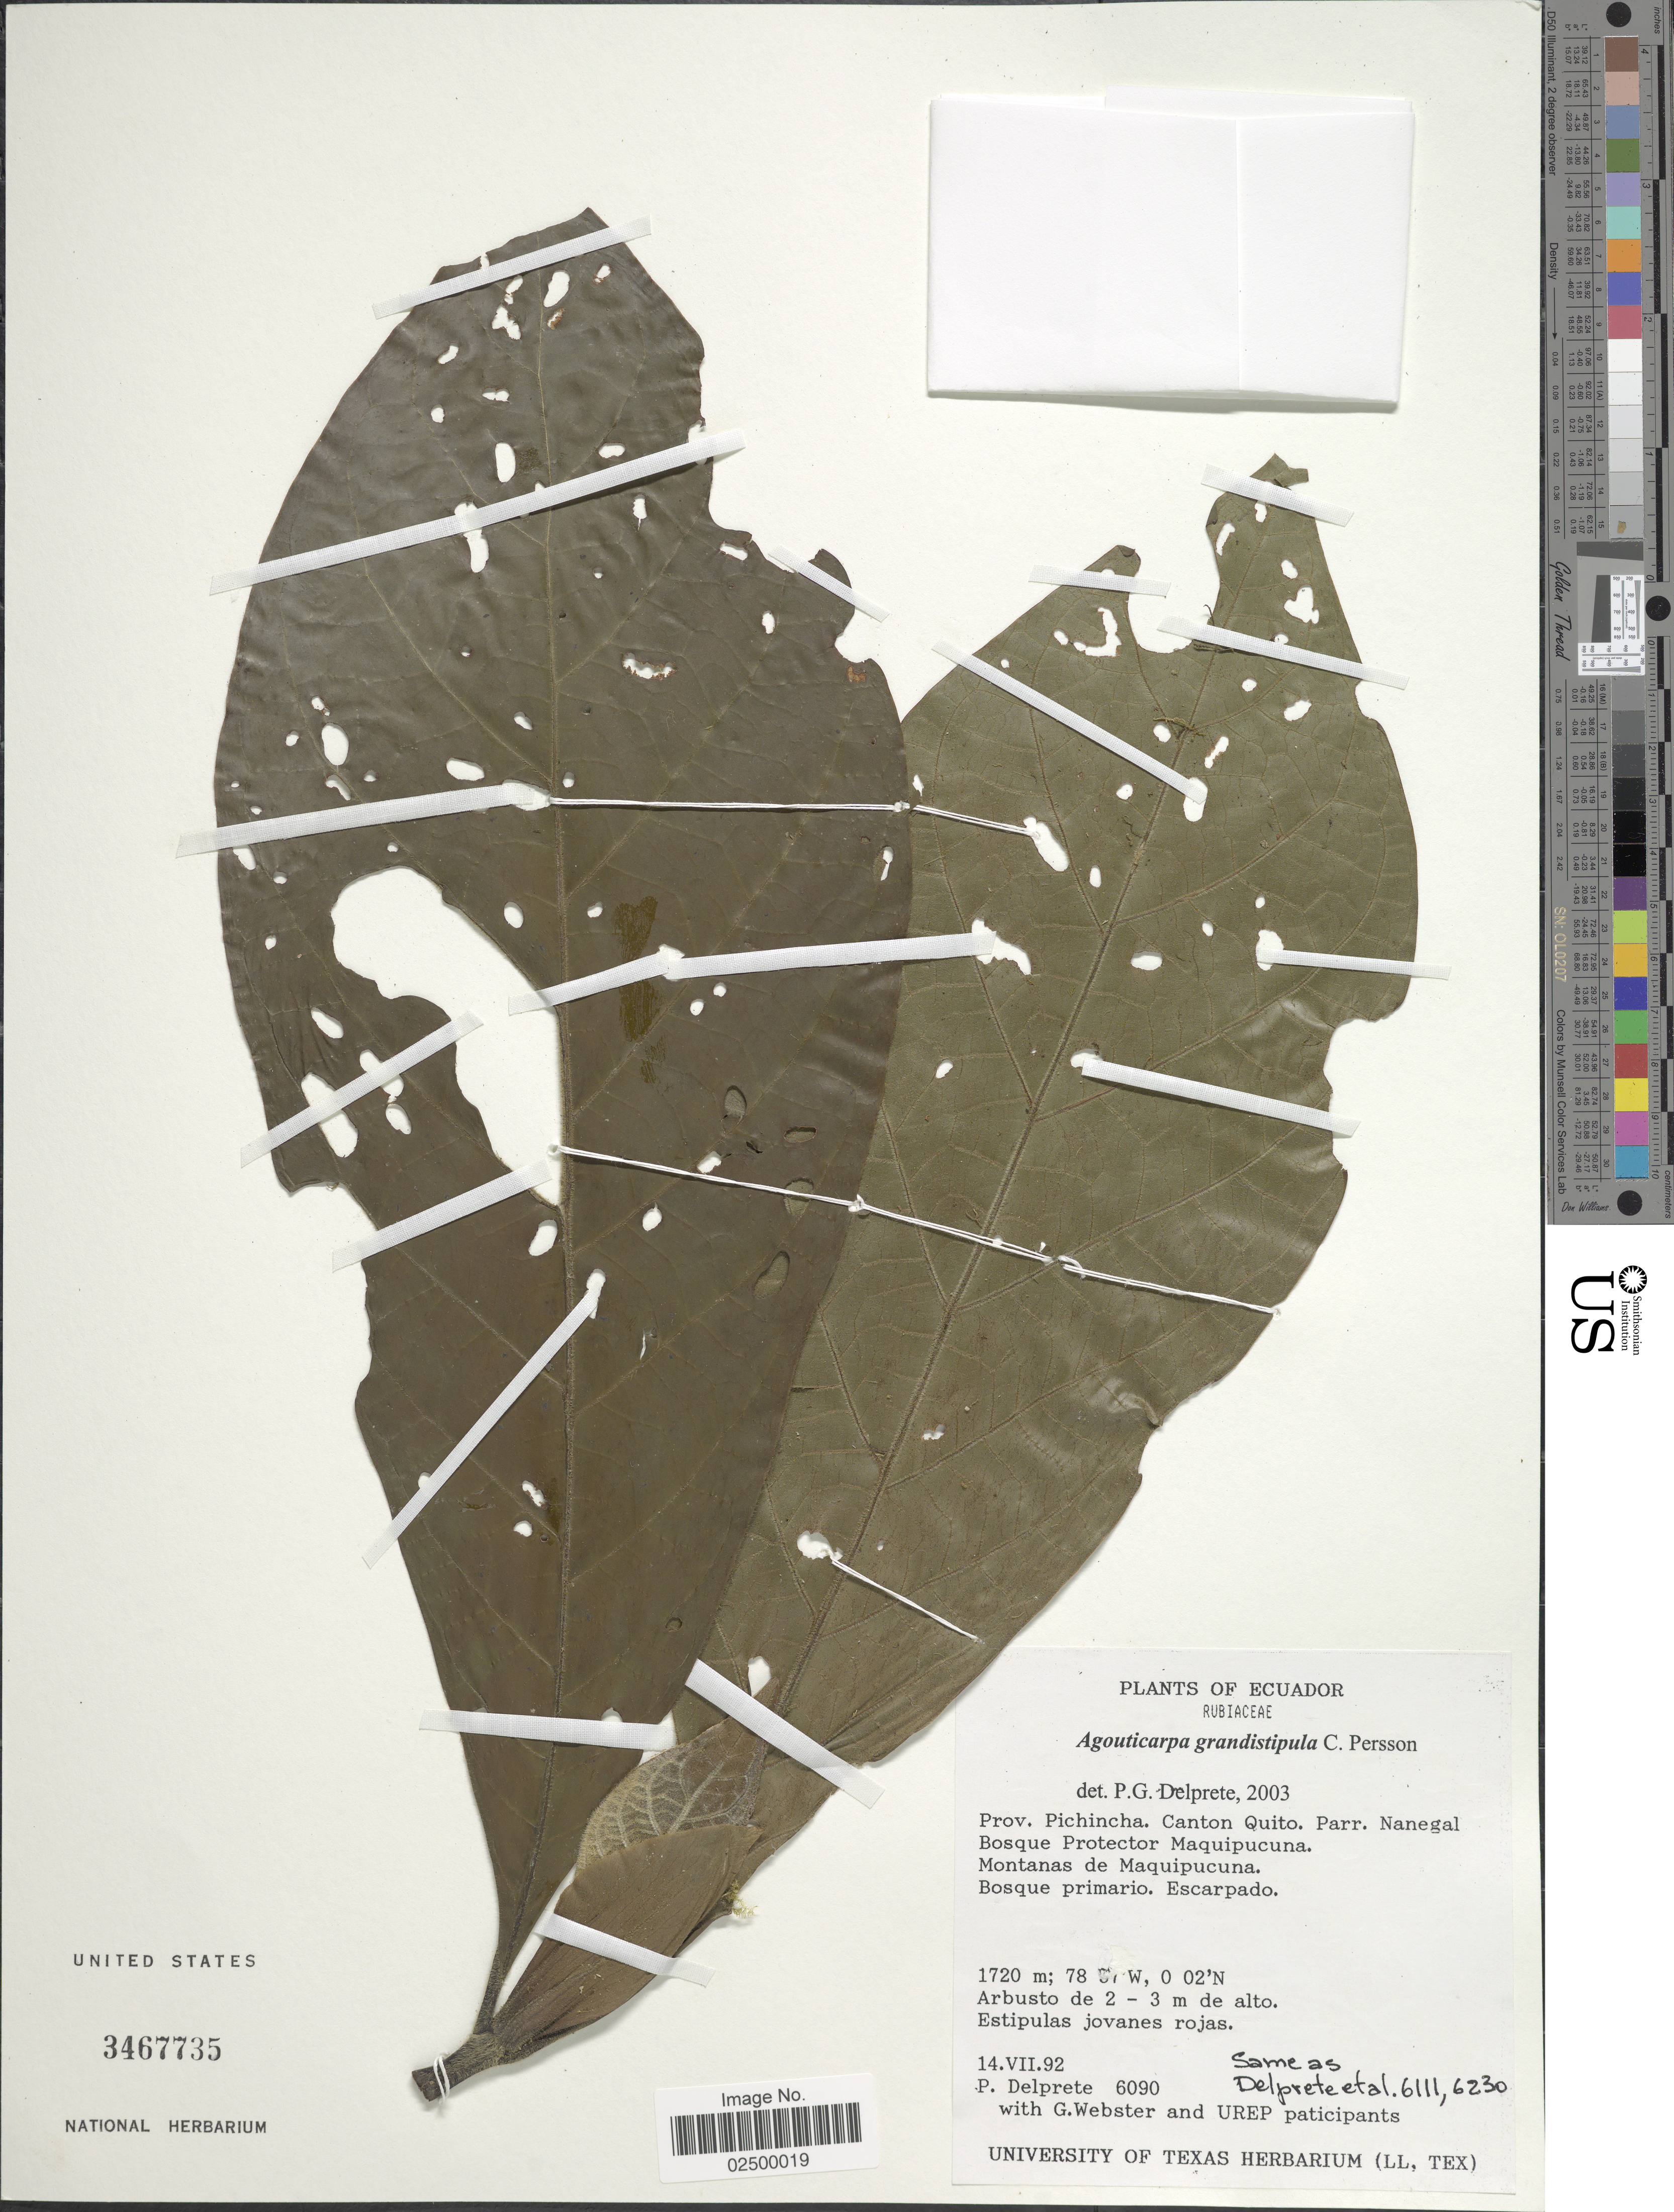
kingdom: Plantae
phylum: Tracheophyta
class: Magnoliopsida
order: Gentianales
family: Rubiaceae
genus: Agouticarpa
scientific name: Agouticarpa grandistipula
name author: C.H. Perss.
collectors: P. G. Delprete, G. Webster & UREP participants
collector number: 6090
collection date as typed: Transcribed d/m/y: 14/7/92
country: Ecuador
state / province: Pichincha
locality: Canton Quito, Parr. Nanegal, Bosque Protector Maquipucuna, Montanas de Maquipucuna, Bosque primario, Escarpado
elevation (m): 1720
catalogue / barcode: US 3467735